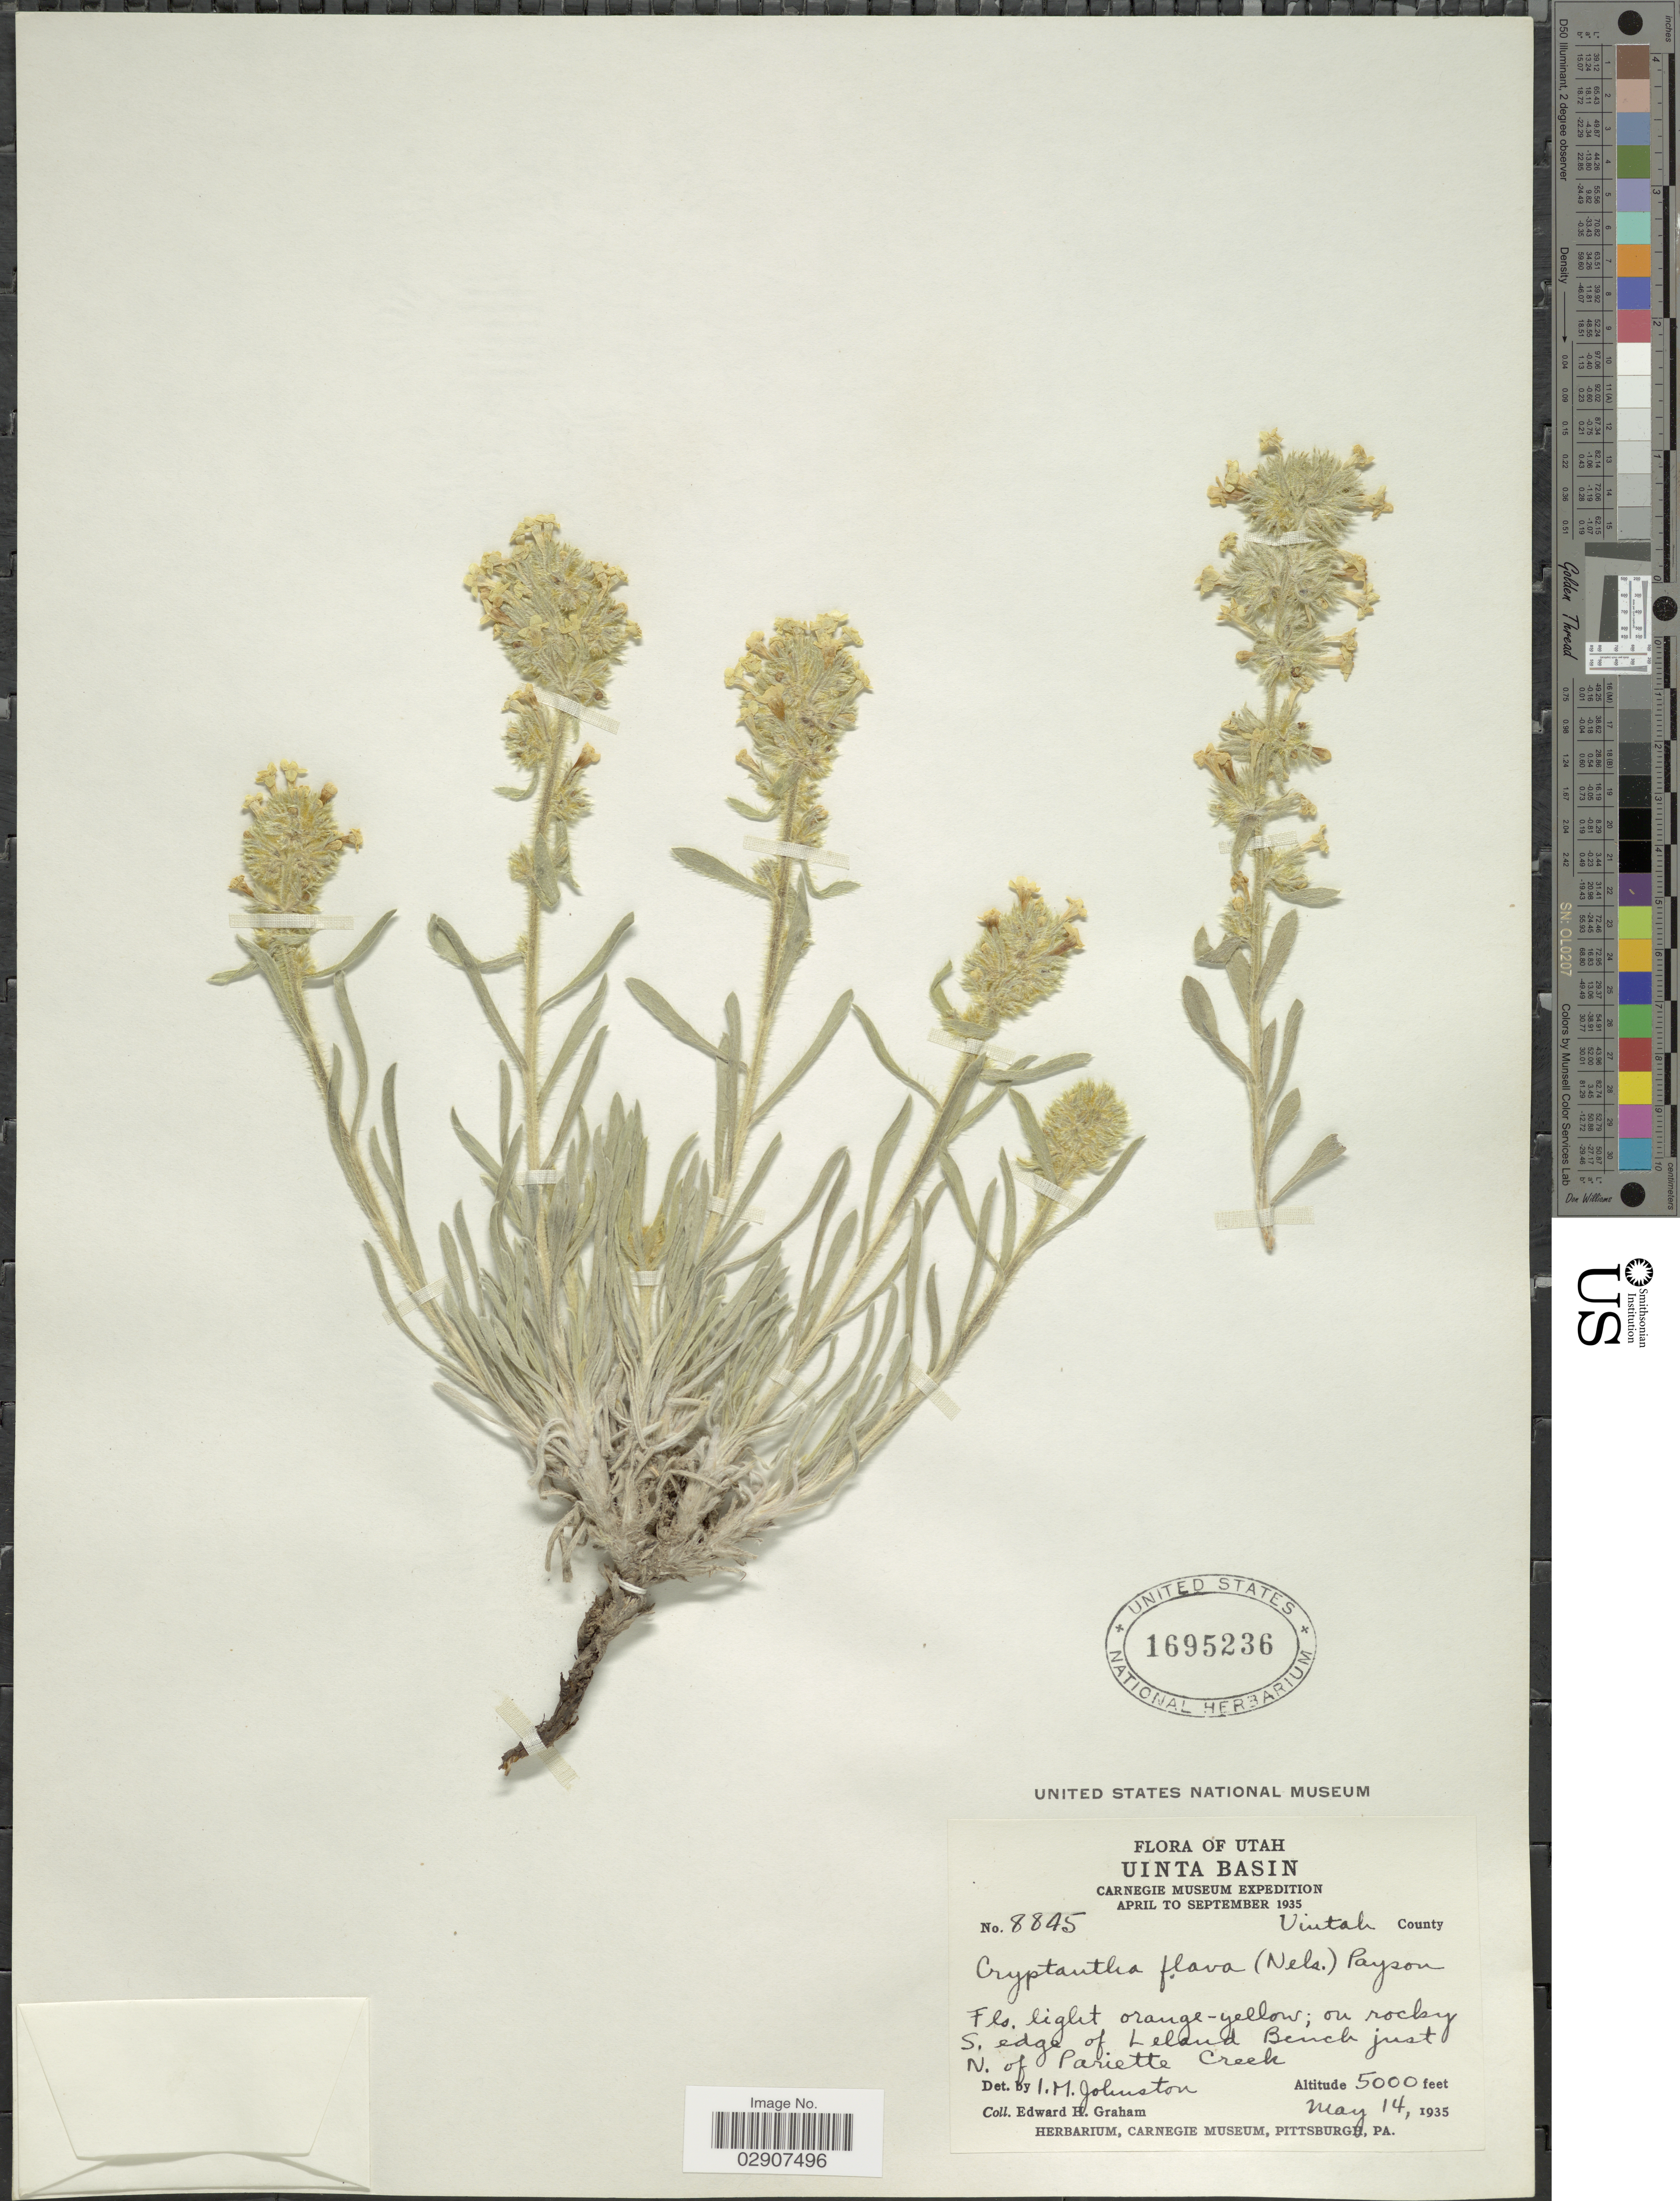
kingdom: Plantae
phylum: Tracheophyta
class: Magnoliopsida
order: Boraginales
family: Boraginaceae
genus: Cryptantha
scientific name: Cryptantha flava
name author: (A. Nelson) Payson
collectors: E. H. Graham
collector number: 8845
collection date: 1935-05-14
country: United States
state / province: Utah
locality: Uinta Basin, S. edge of Leland Bench just N. of Pariette Creek, Uintah County.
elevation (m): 1524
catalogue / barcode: US 1695236